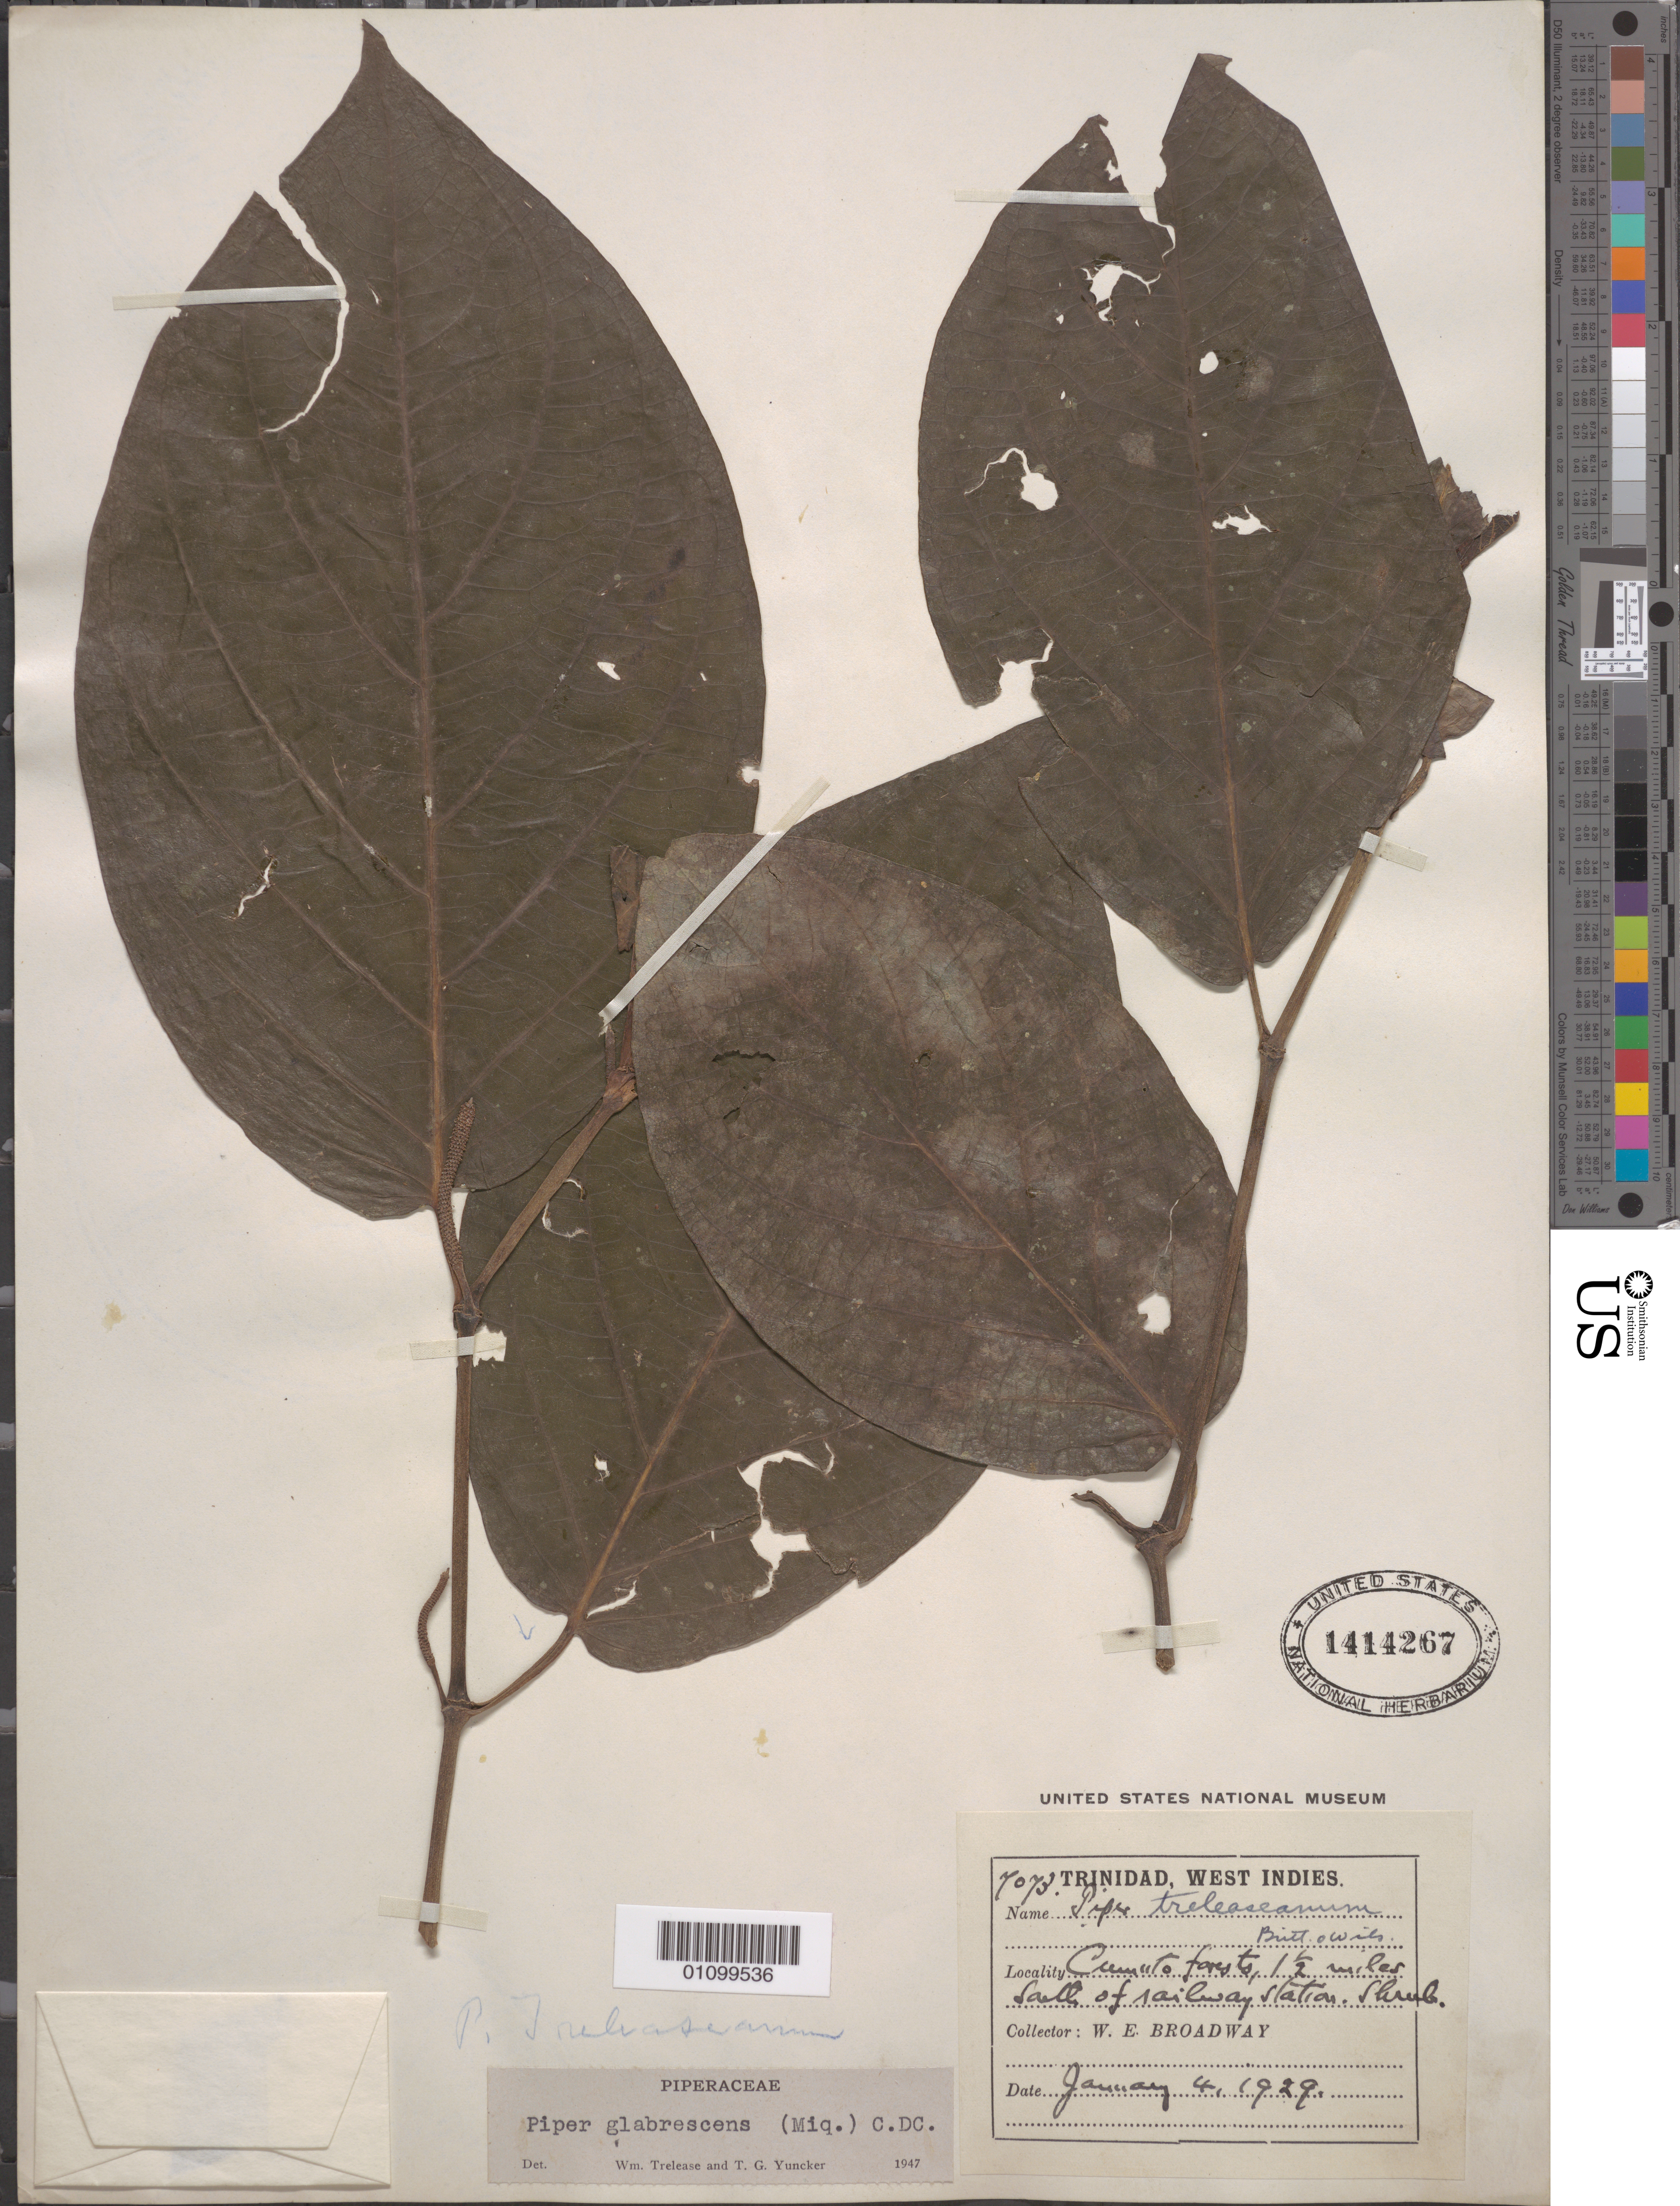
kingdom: Plantae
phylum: Tracheophyta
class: Magnoliopsida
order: Piperales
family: Piperaceae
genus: Piper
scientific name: Piper glabrescens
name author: (Miq.) C. DC.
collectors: W. E. Broadway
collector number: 7073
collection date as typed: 04 Jan 1929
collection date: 1929-01-04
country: Trinidad and Tobago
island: Trinidad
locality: Cumuto forest, 1.5 miles S of railway station.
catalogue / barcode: US 1414267